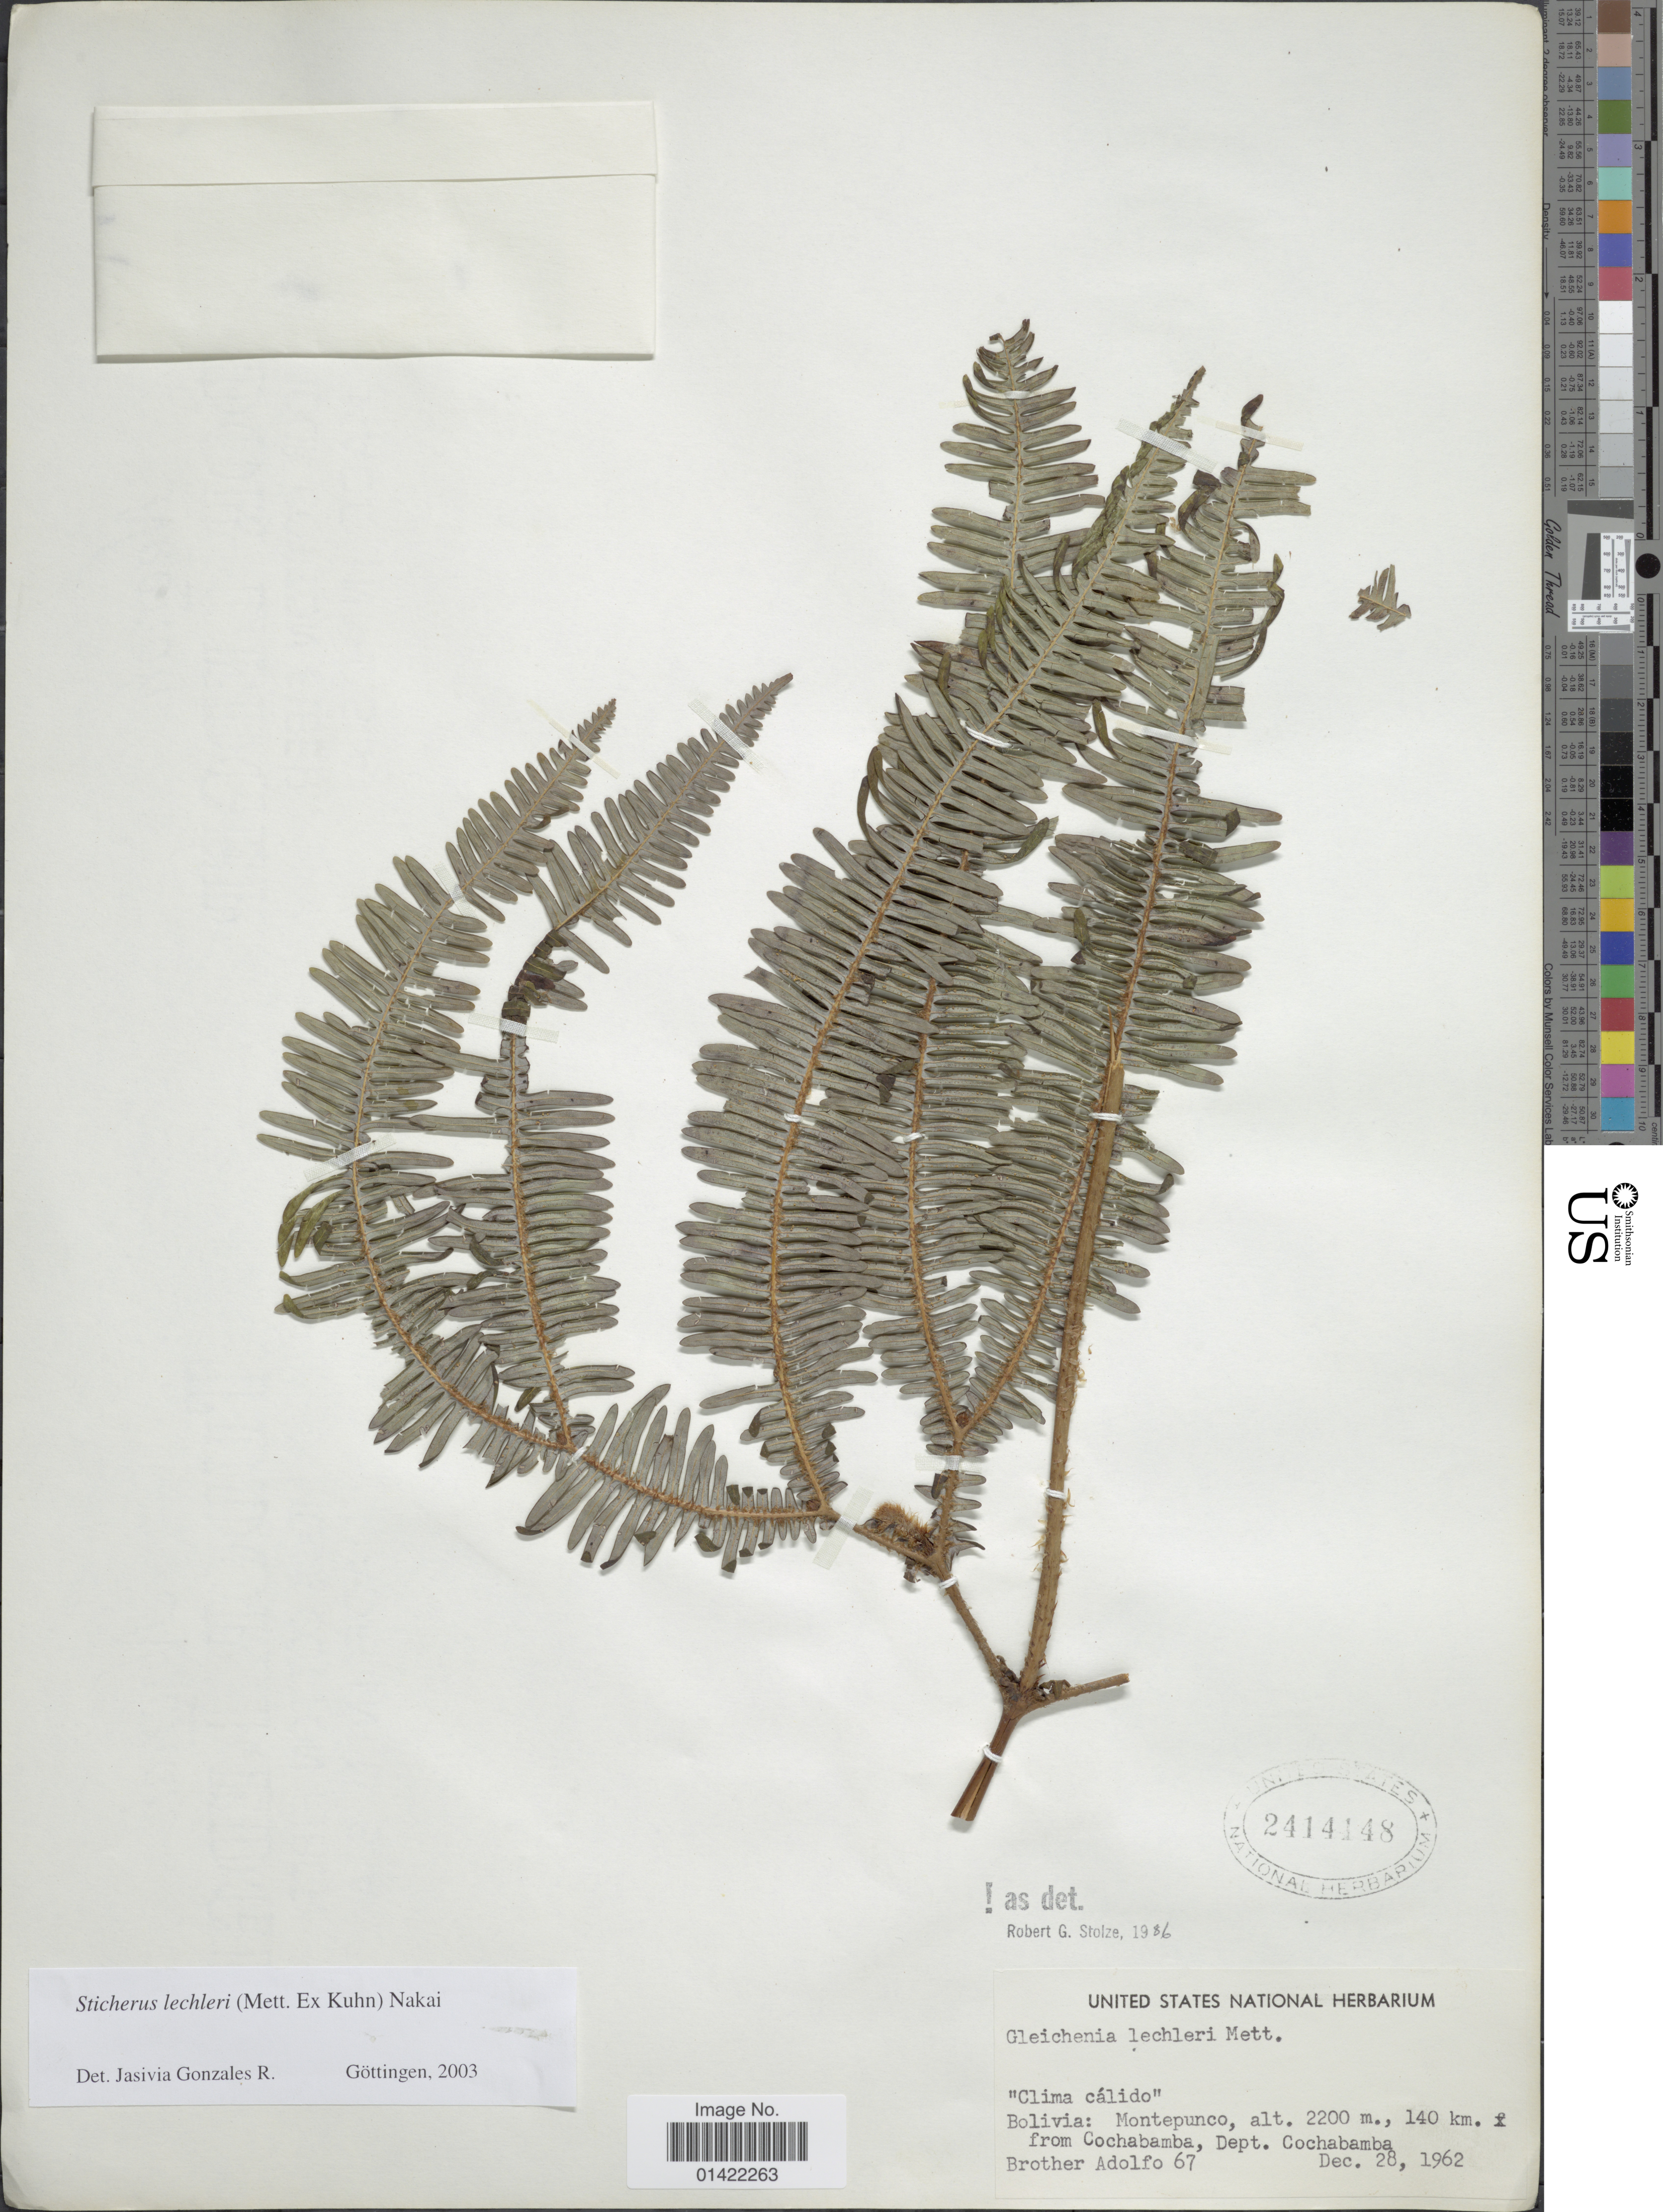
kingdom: Plantae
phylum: Tracheophyta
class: Polypodiopsida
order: Gleicheniales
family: Gleicheniaceae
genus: Sticherus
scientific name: Sticherus lechleri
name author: (Mett. ex Kuhn) Nakai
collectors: Bro. Adolfo M.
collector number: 67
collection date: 1962-12-28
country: Bolivia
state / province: Cochabamba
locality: Clima cálido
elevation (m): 2200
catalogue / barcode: US 2414148